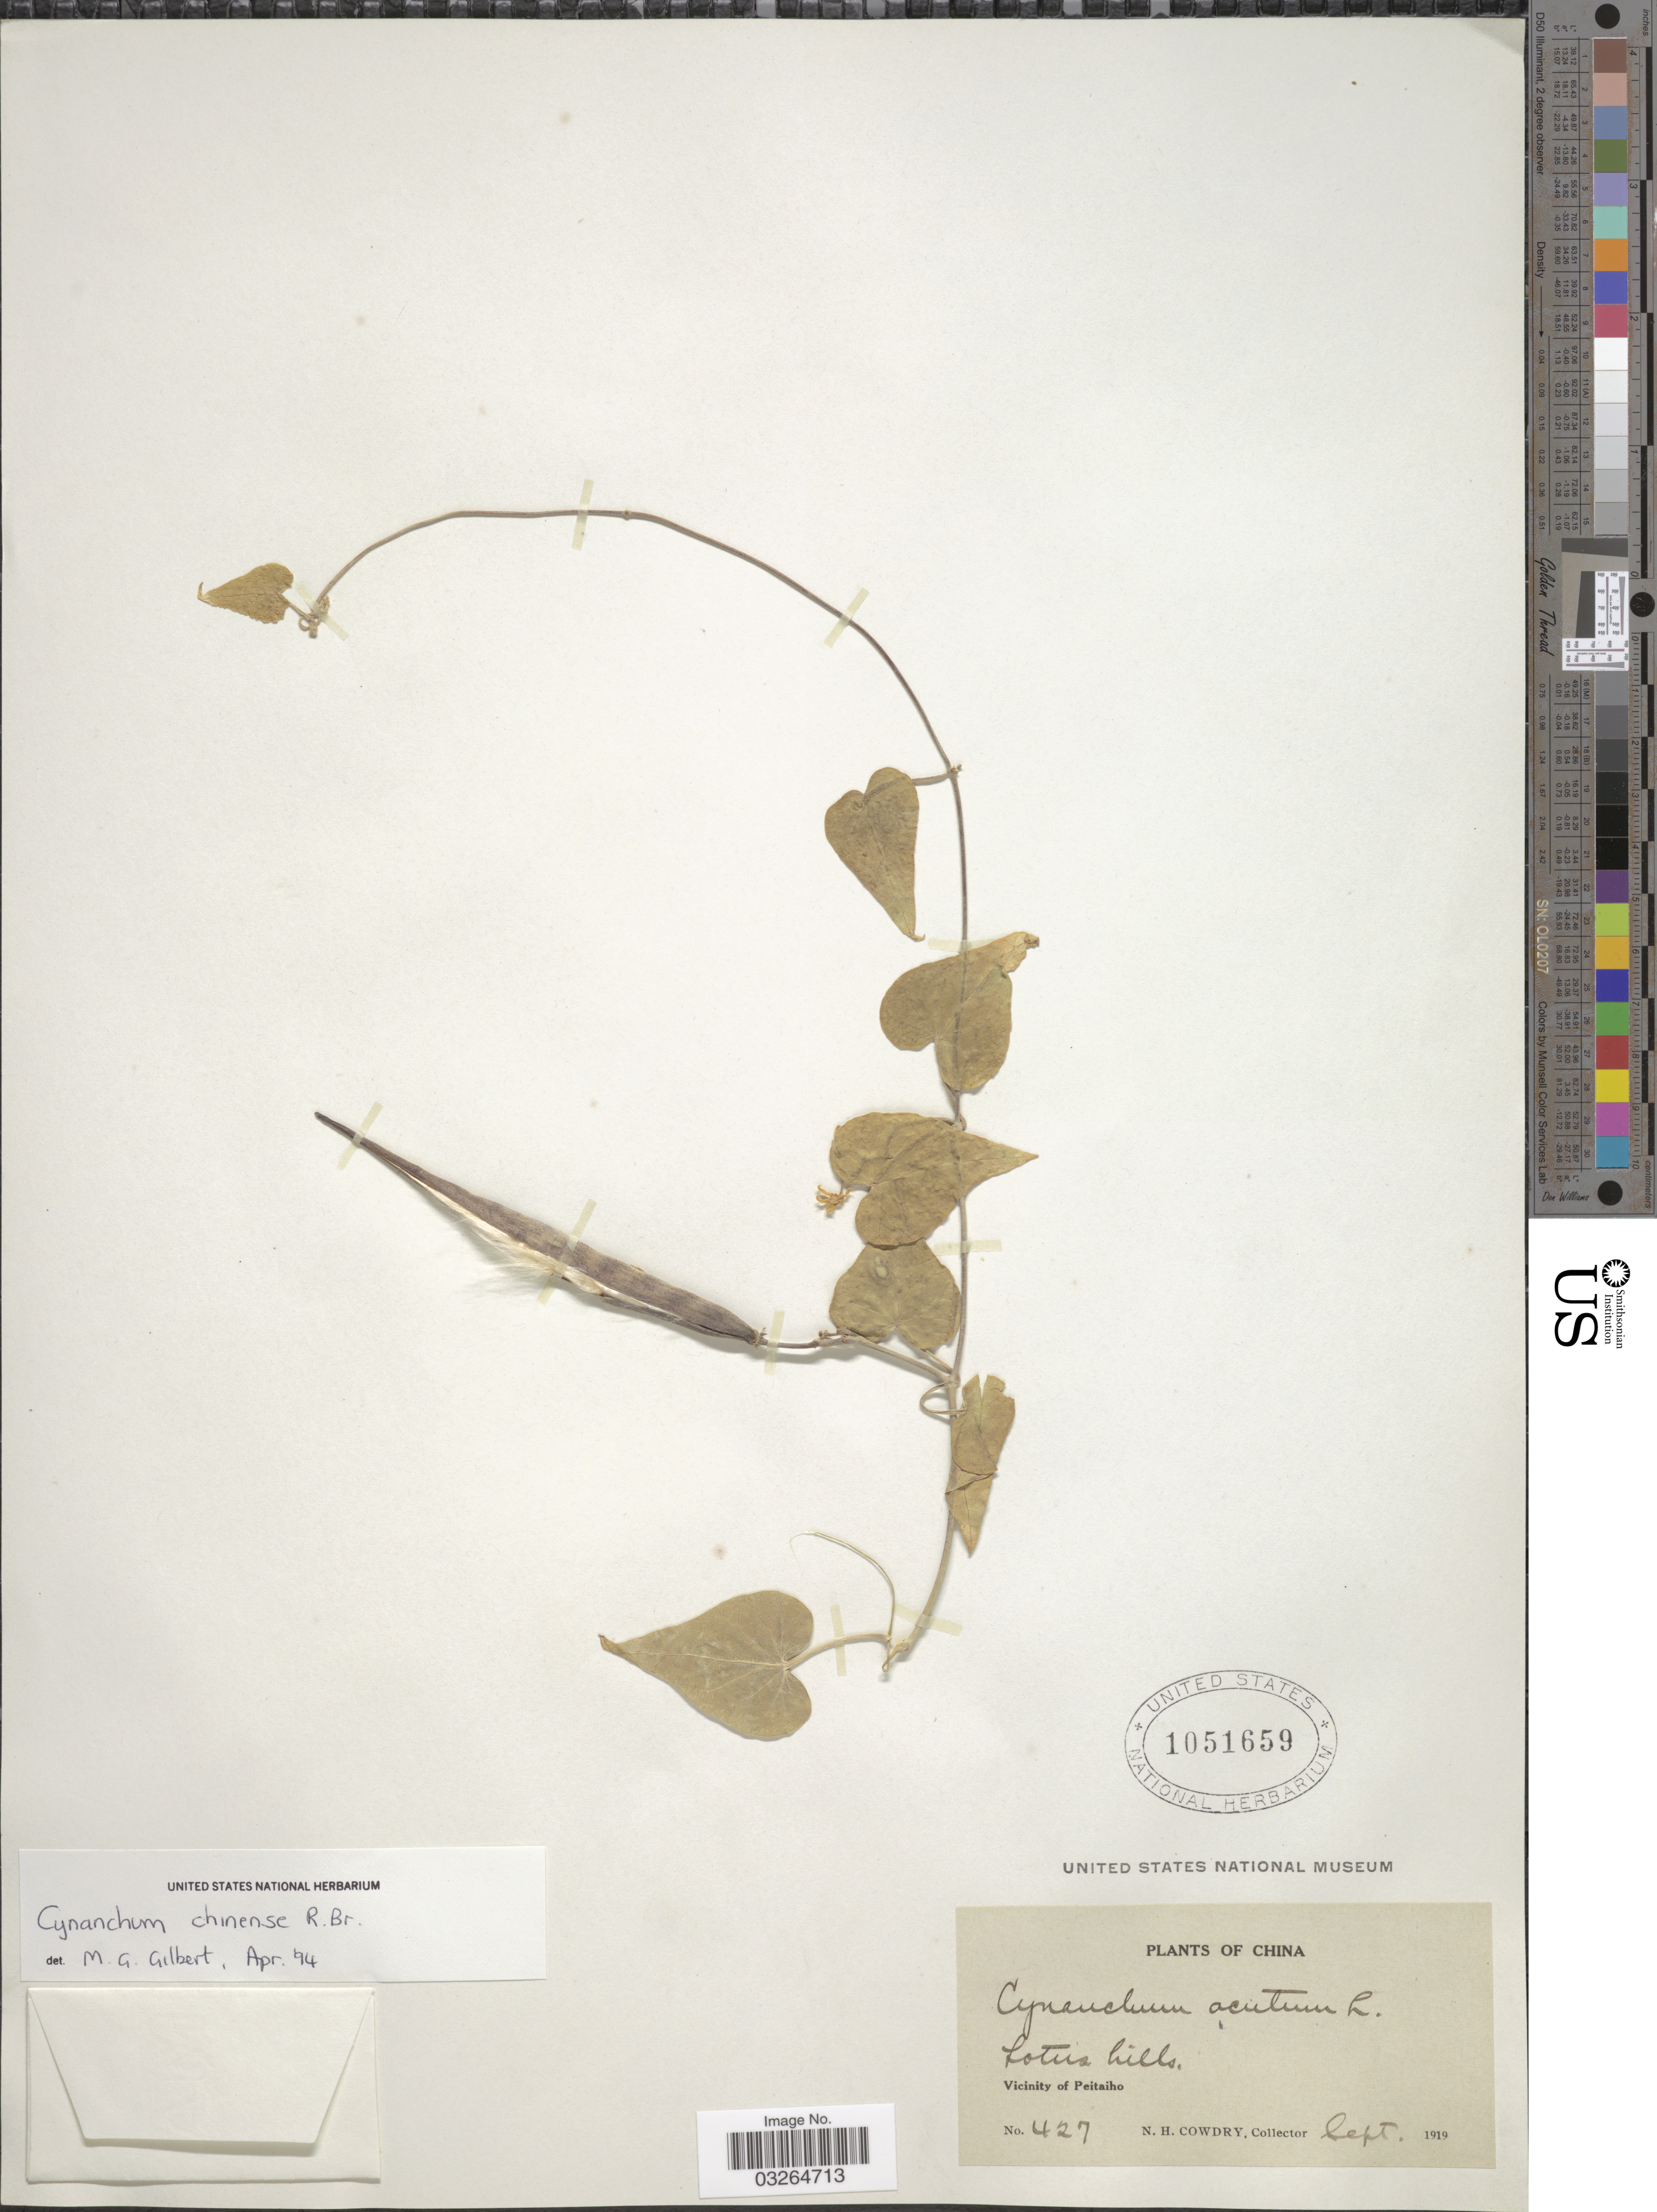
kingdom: Plantae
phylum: Tracheophyta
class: Magnoliopsida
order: Gentianales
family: Apocynaceae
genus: Cynanchum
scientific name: Cynanchum chinense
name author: R. Br.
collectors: N. H. Cowdry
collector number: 427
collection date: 1919-09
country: China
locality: Lotus hills. Vicinity of Peitaiho.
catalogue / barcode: US 1051659